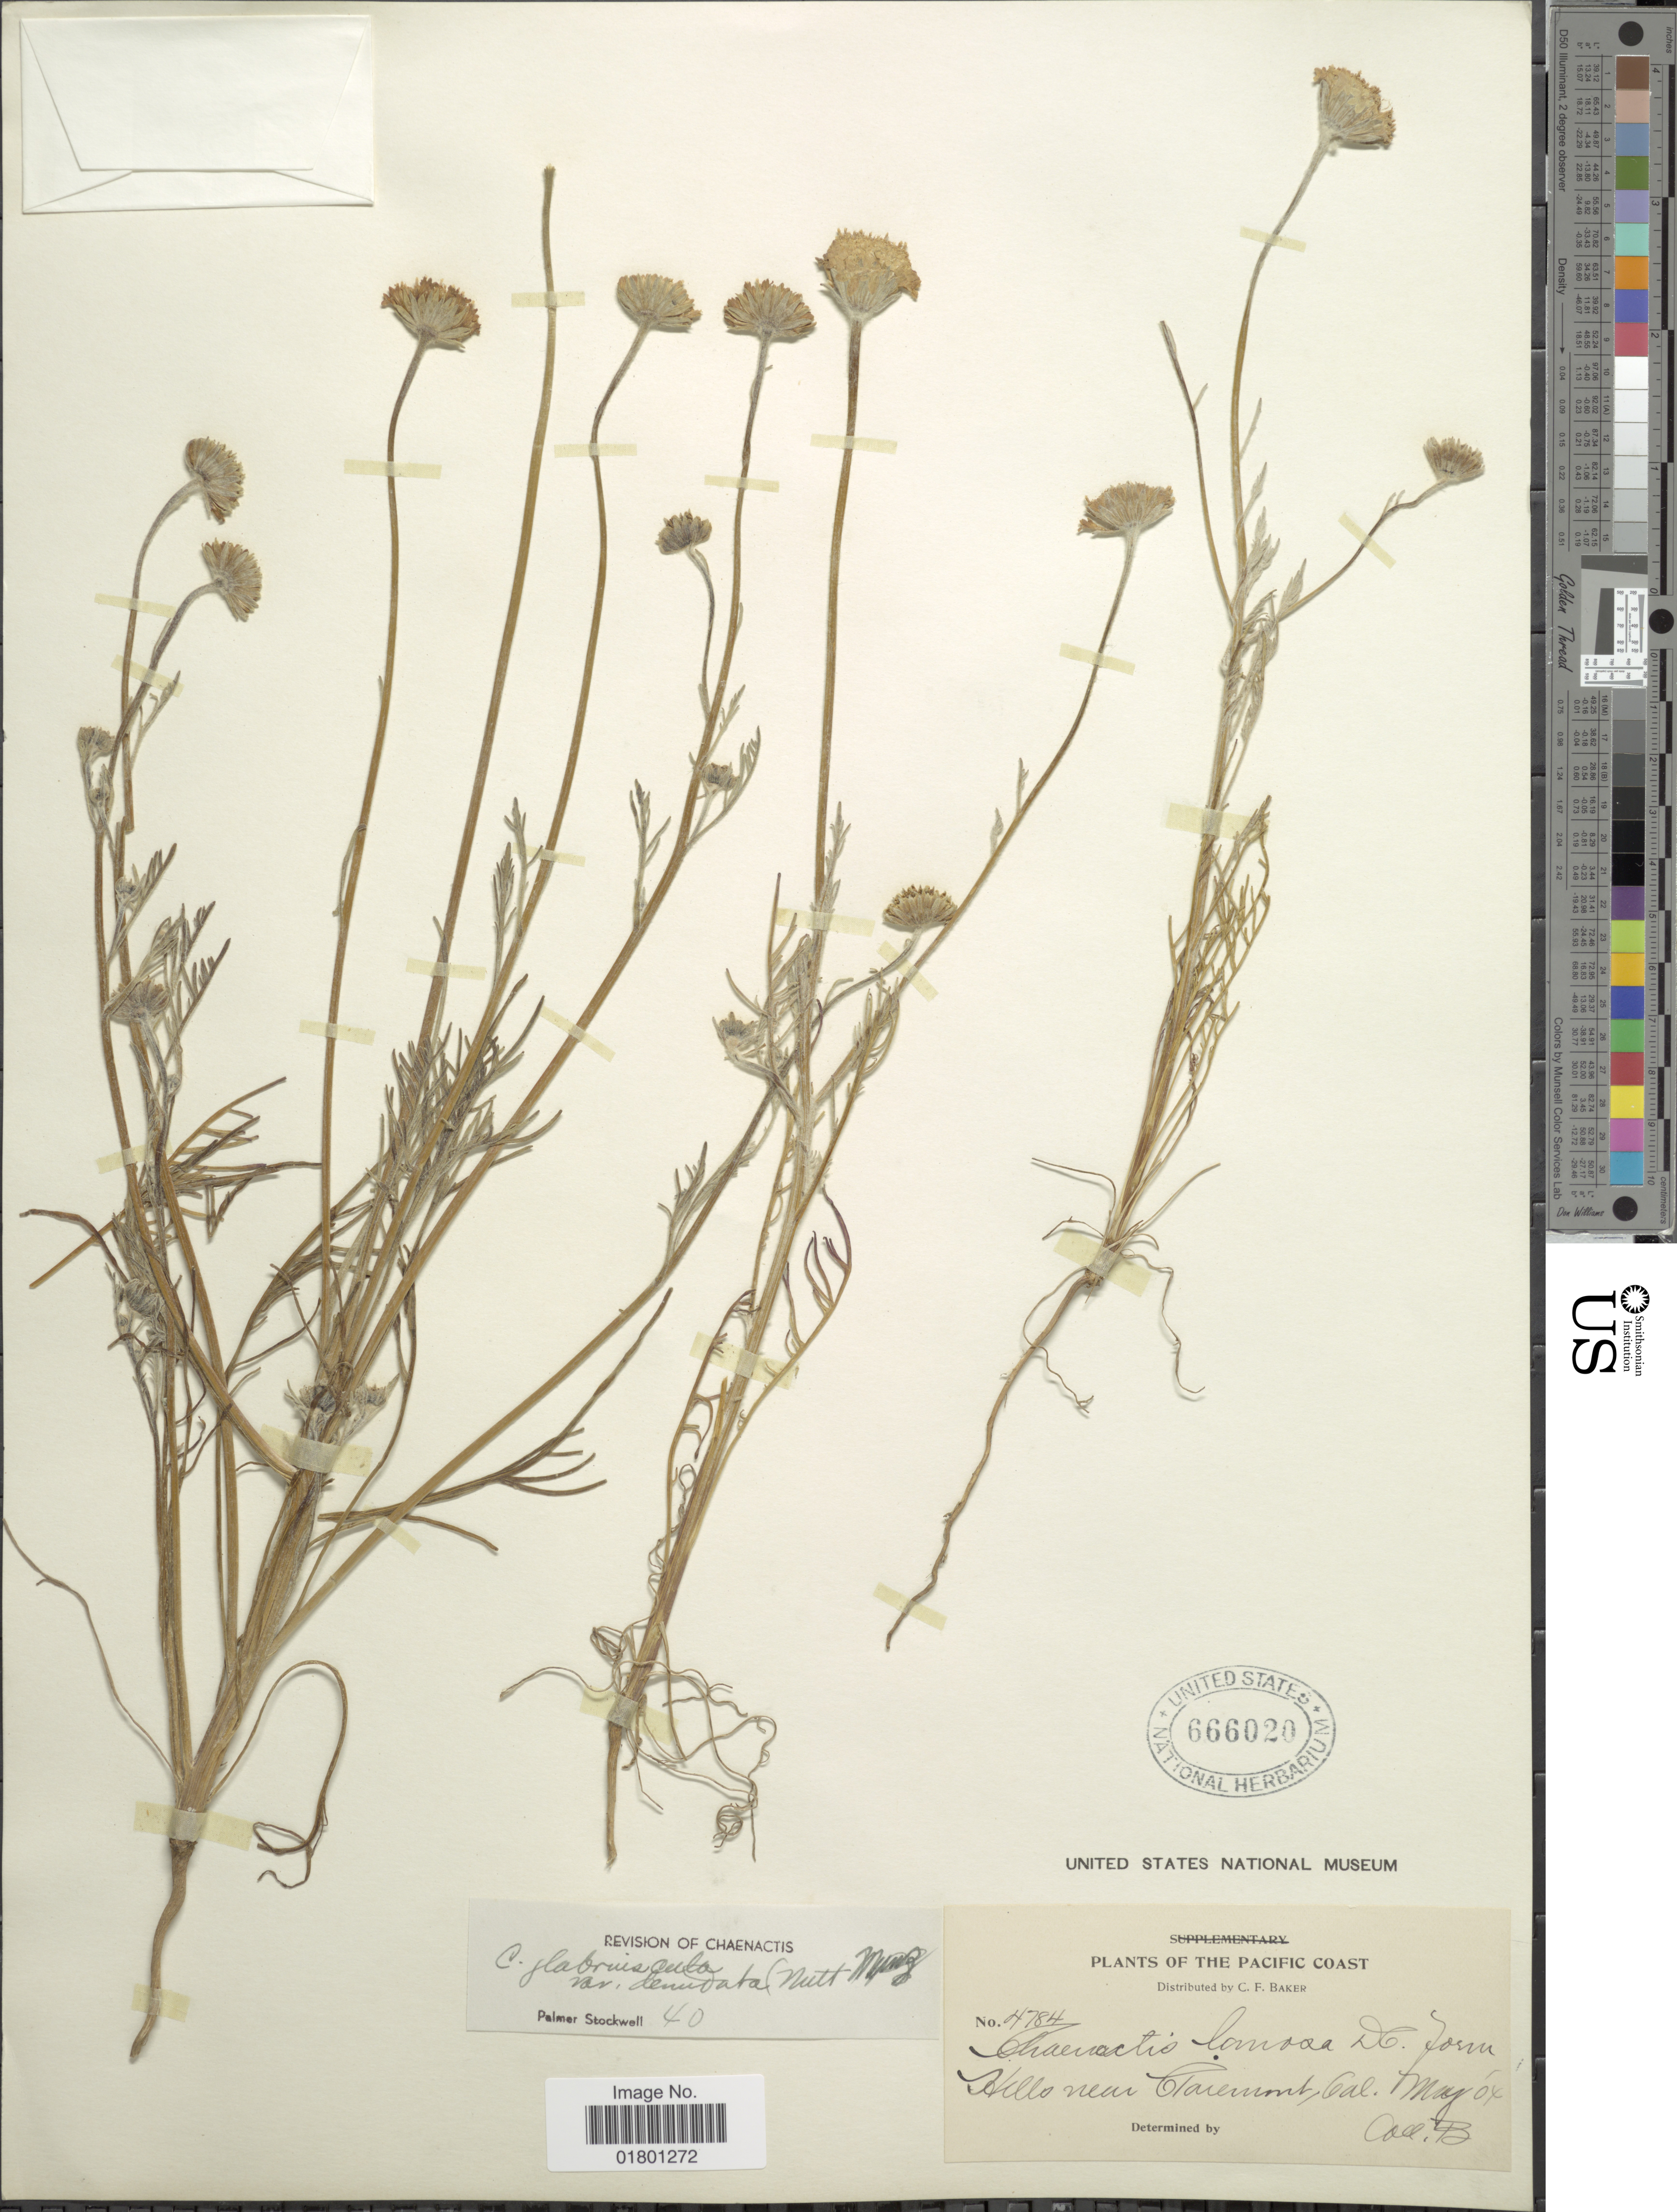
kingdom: Plantae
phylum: Tracheophyta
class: Magnoliopsida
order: Asterales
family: Asteraceae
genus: Chaenactis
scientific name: Chaenactis glabriuscula var. denudata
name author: (Nutt.) Munz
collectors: C. F. Baker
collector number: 4784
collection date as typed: Transcribed d/m/y: /5/4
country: United States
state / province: California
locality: Pacific Coast, Hills near Claremont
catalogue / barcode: US 666020